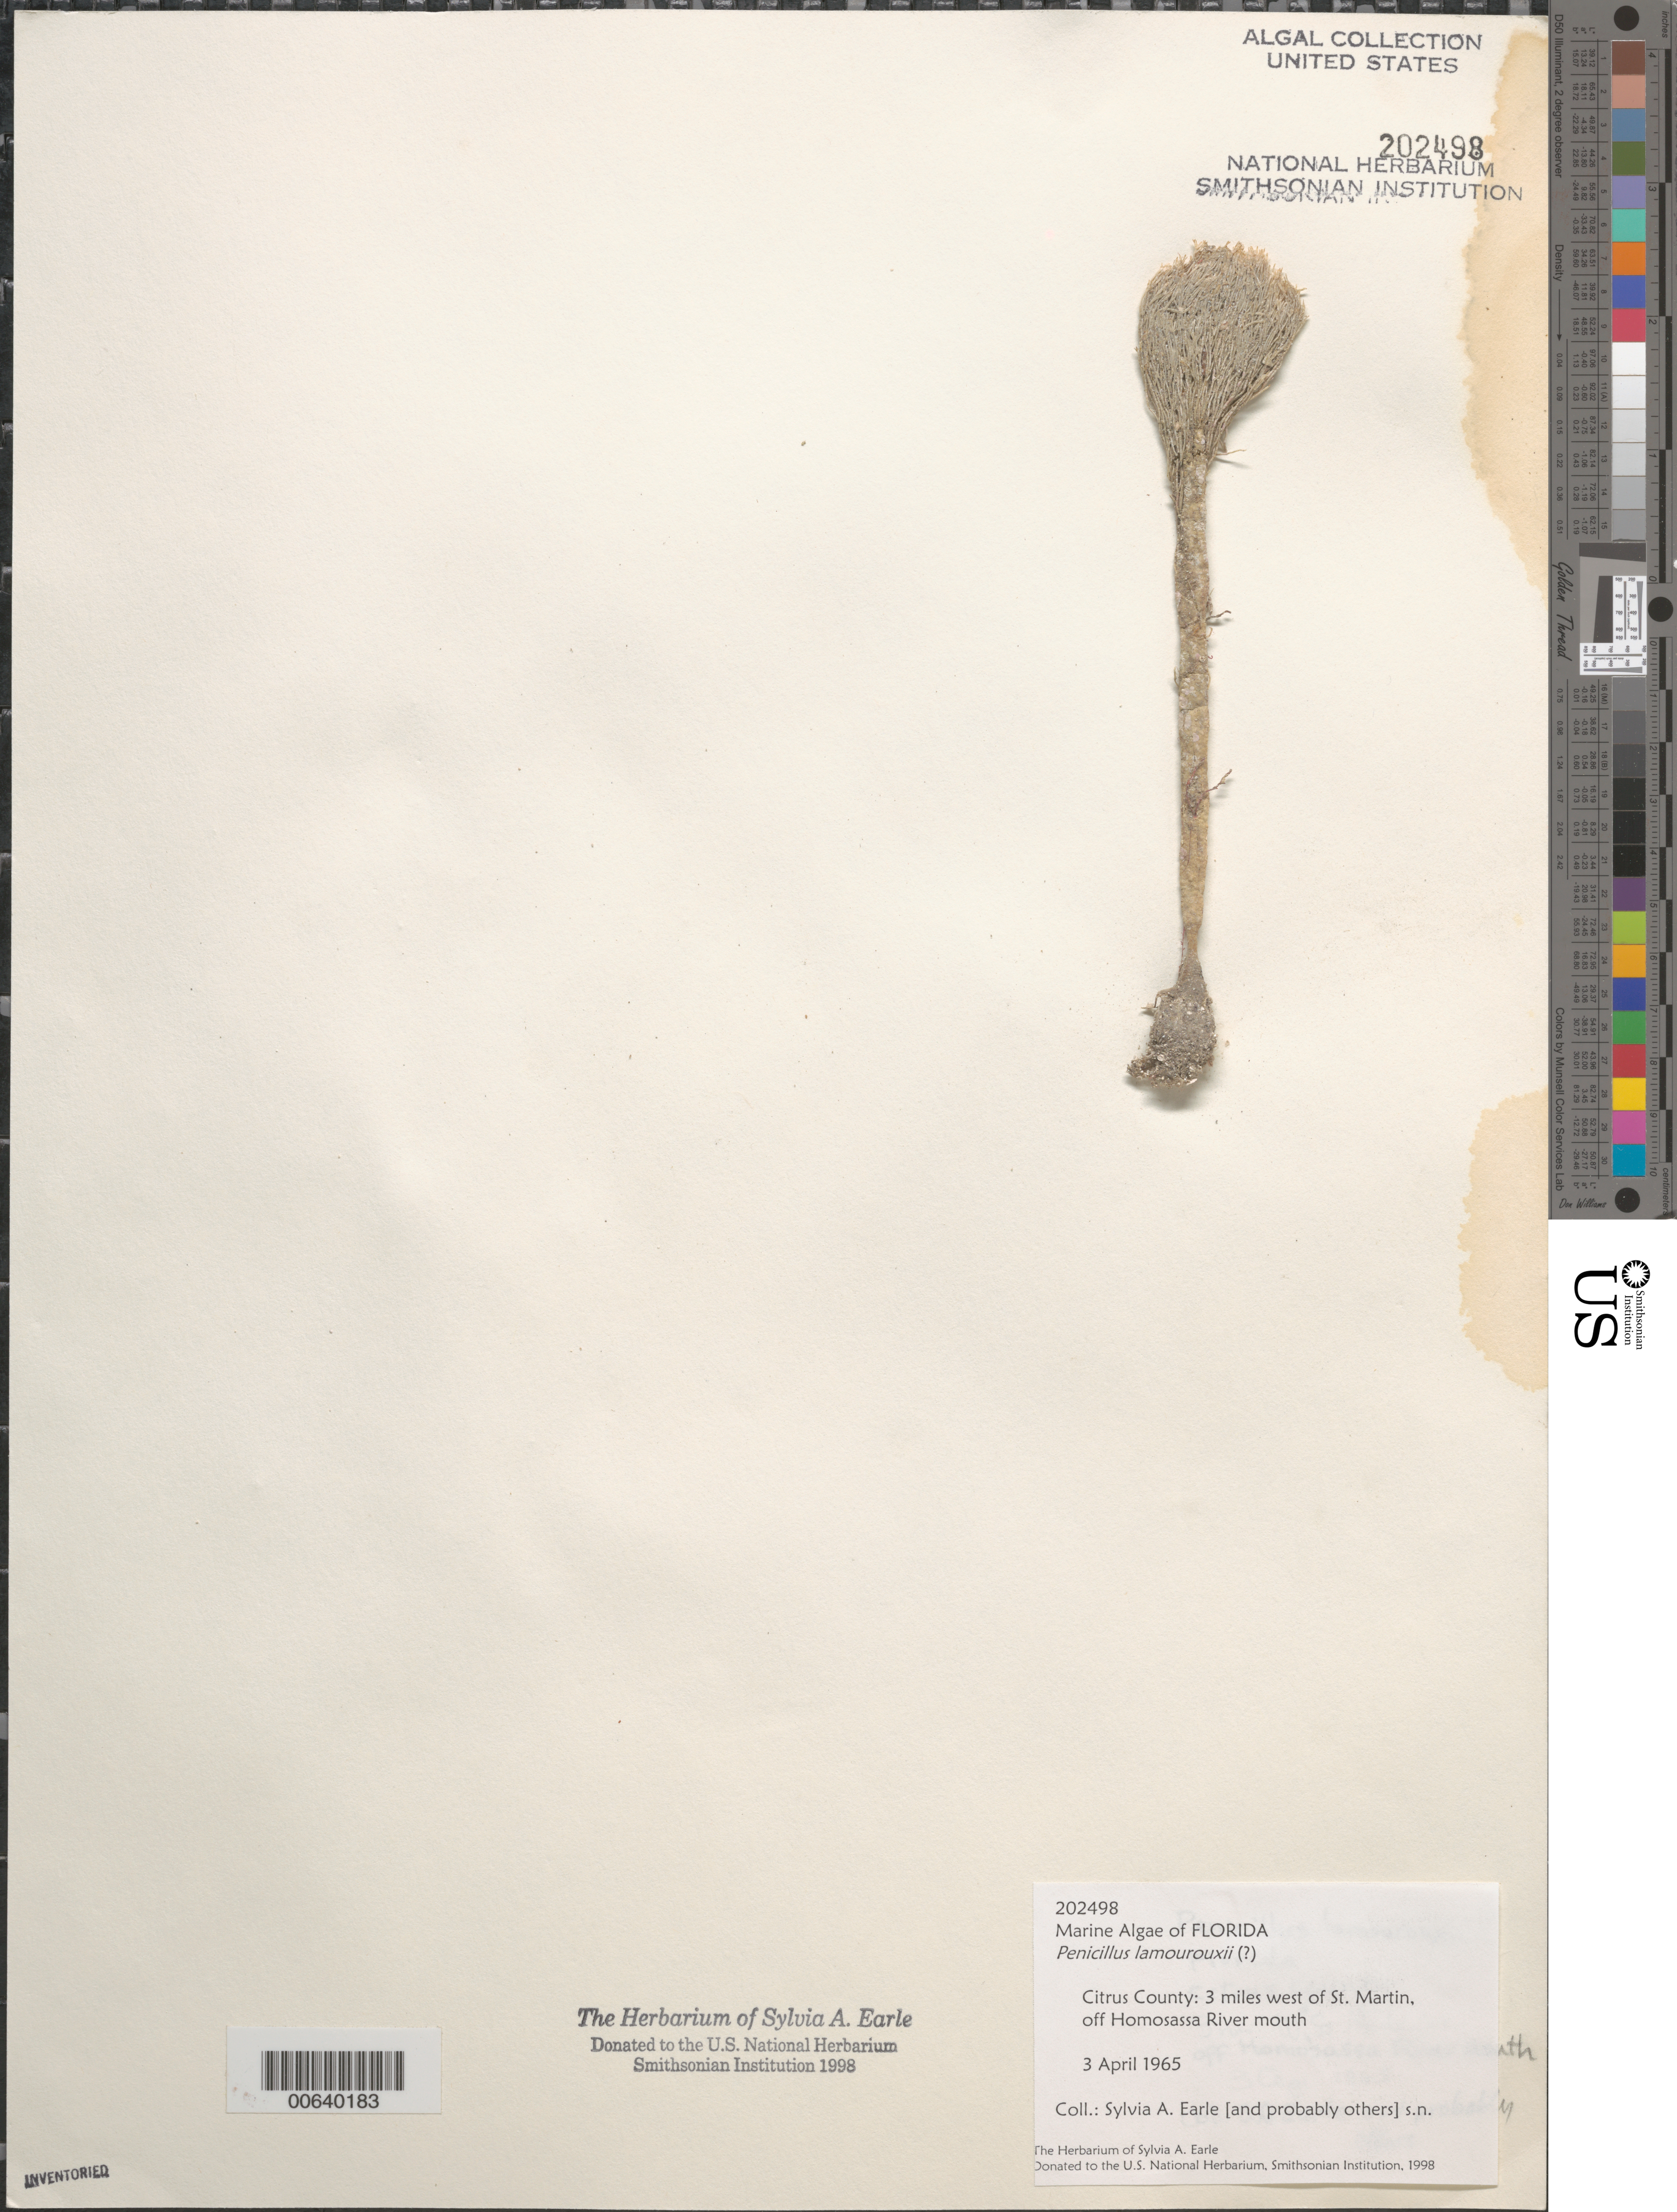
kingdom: Plantae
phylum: Chlorophyta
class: Ulvophyceae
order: Bryopsidales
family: Udoteaceae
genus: Penicillus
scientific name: Penicillus lamourouxii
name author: Decne.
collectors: S. A. Earle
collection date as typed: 03 Jan 1965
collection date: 1965-01-03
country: United States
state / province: Florida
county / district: Citrus County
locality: Off Homosassa River mouth, 3 miles west of St. Martins Keys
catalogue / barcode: US 202498